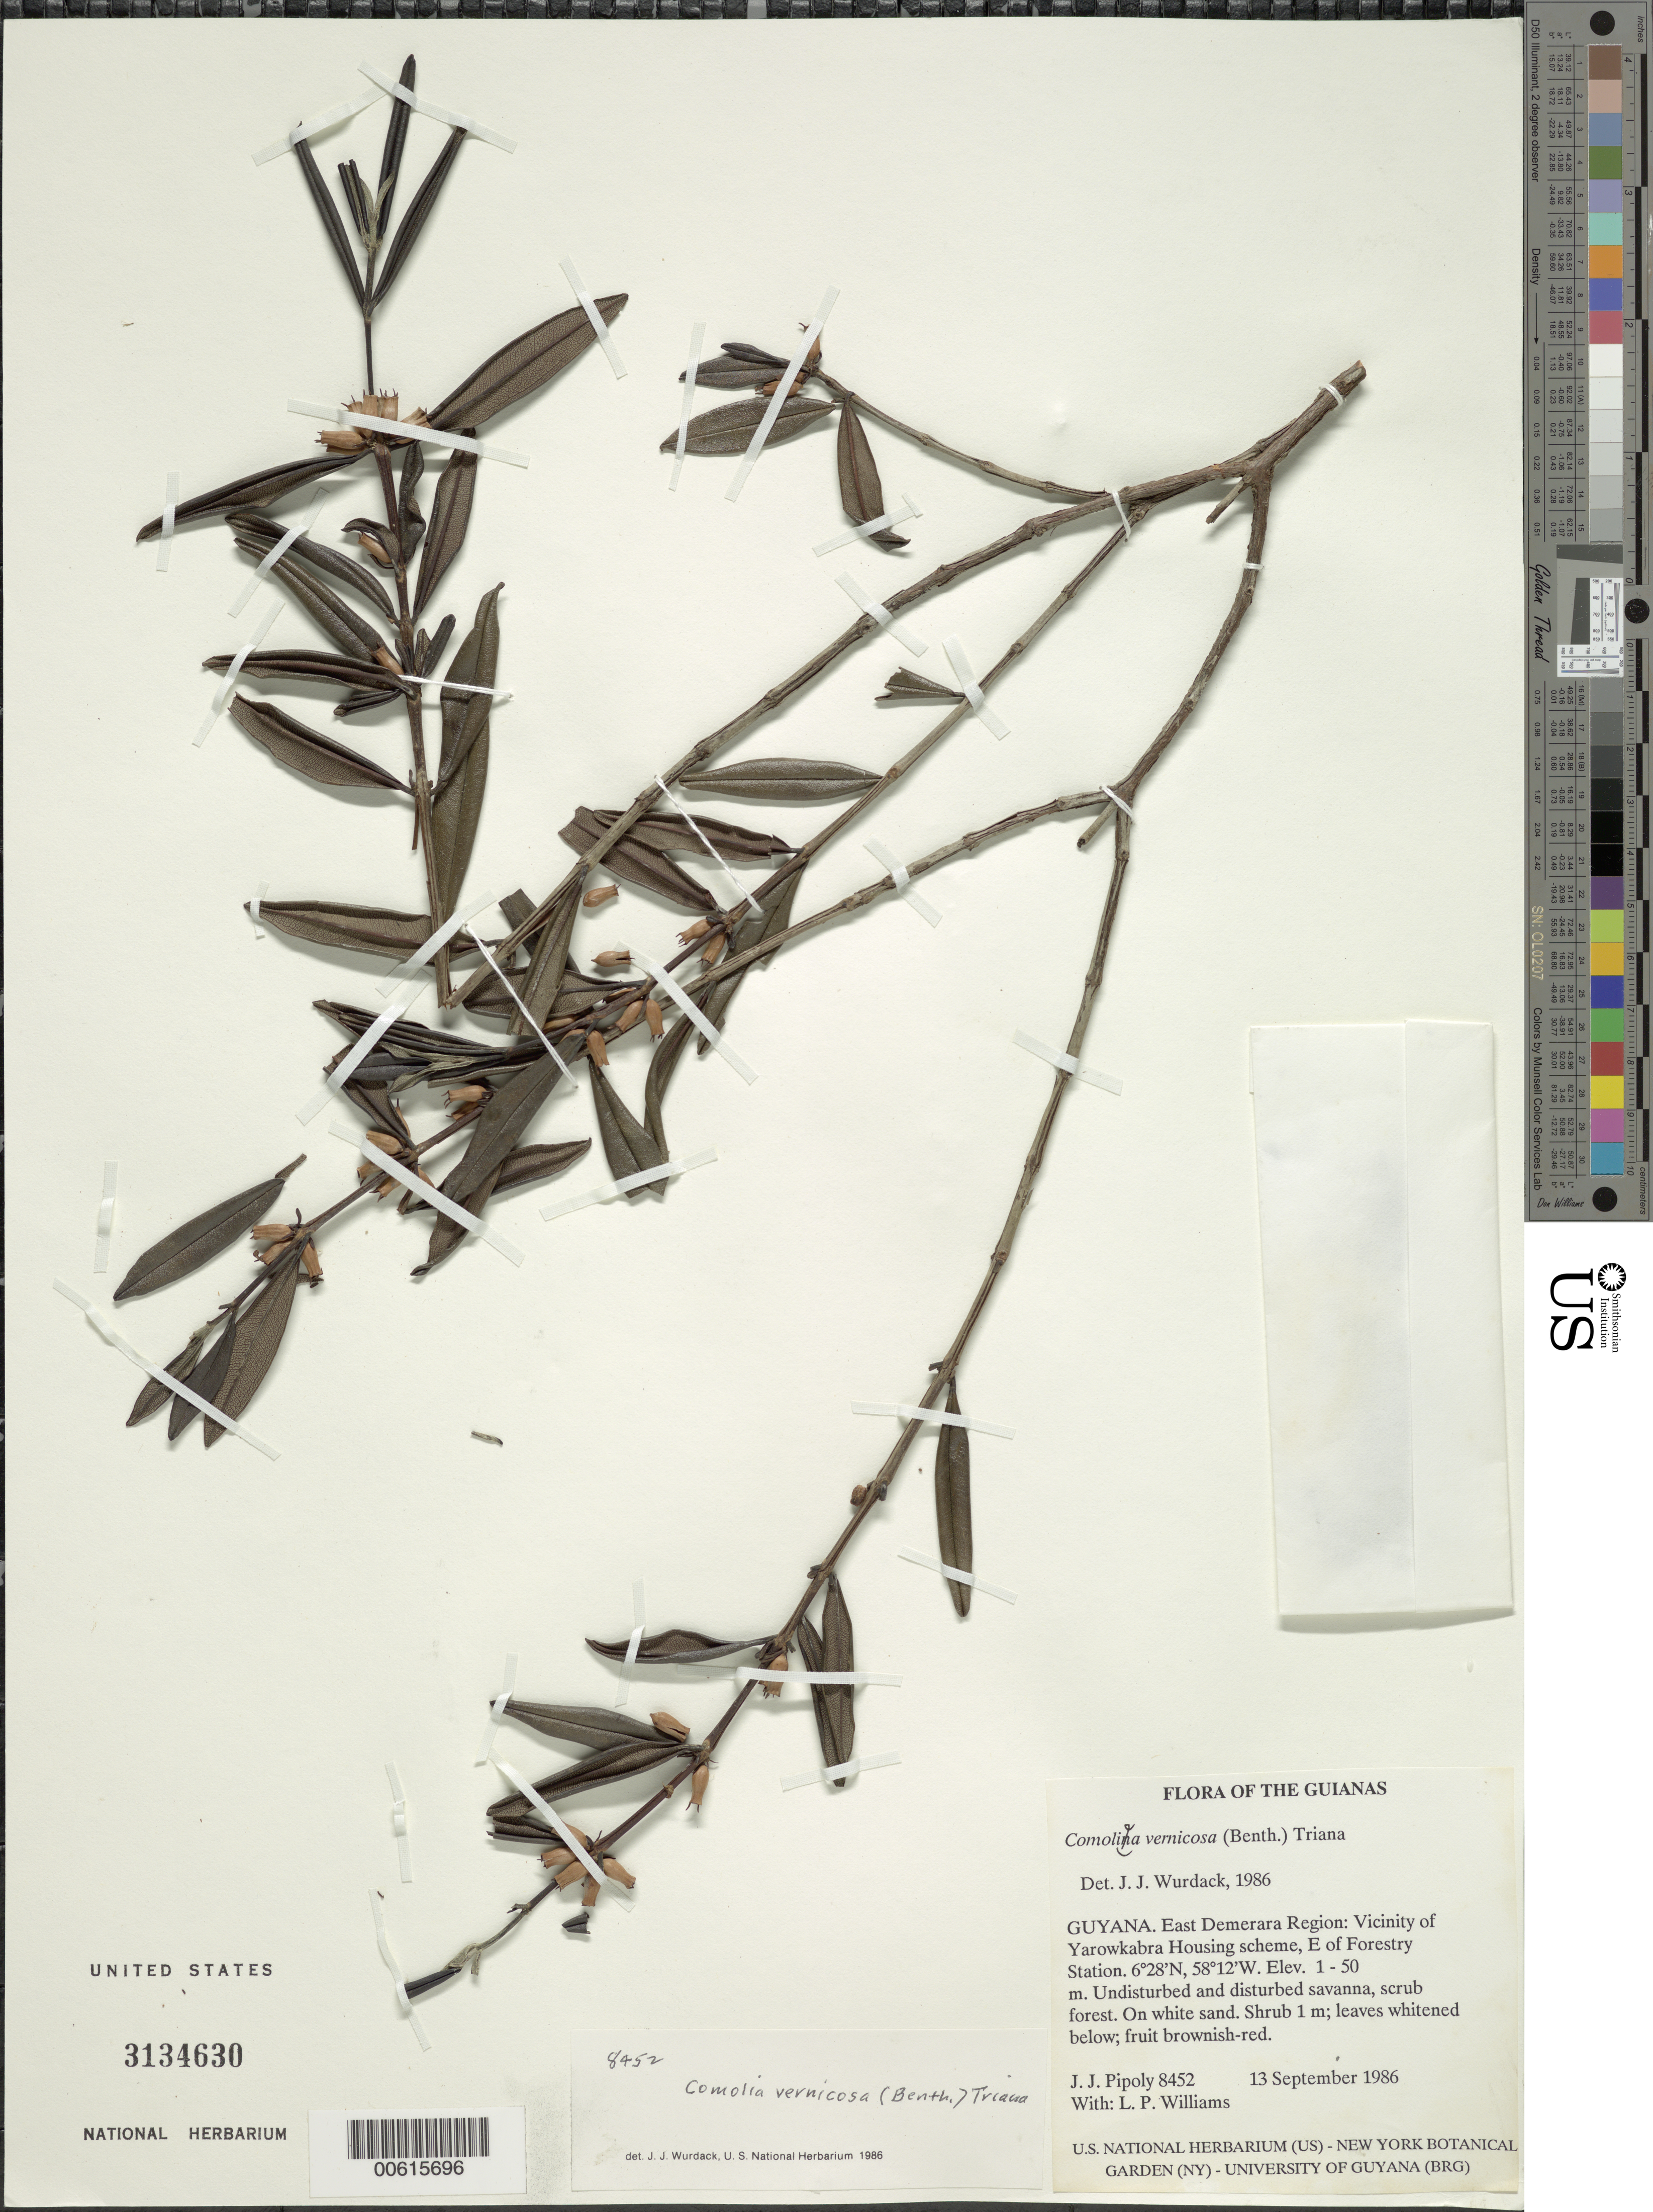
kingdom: Plantae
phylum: Tracheophyta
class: Magnoliopsida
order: Myrtales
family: Melastomataceae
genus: Leiostegia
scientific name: Leiostegia vernicosa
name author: Benth.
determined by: Nunes da Silva, Diego, (RB), Jardim Botanico do Rio de Janeiro - Herbario (BRAZIL)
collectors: J. J. Pipoly & L. P. Williams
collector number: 8452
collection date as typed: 13 September 1986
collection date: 1986-09-13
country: Guyana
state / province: Demerara-Mahaica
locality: Vicinity of Yarowkabra Housing scheme, E of Forestry Station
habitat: Undisturbed and disturbed savanna, scrub forest. On white sand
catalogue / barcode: US 3134630